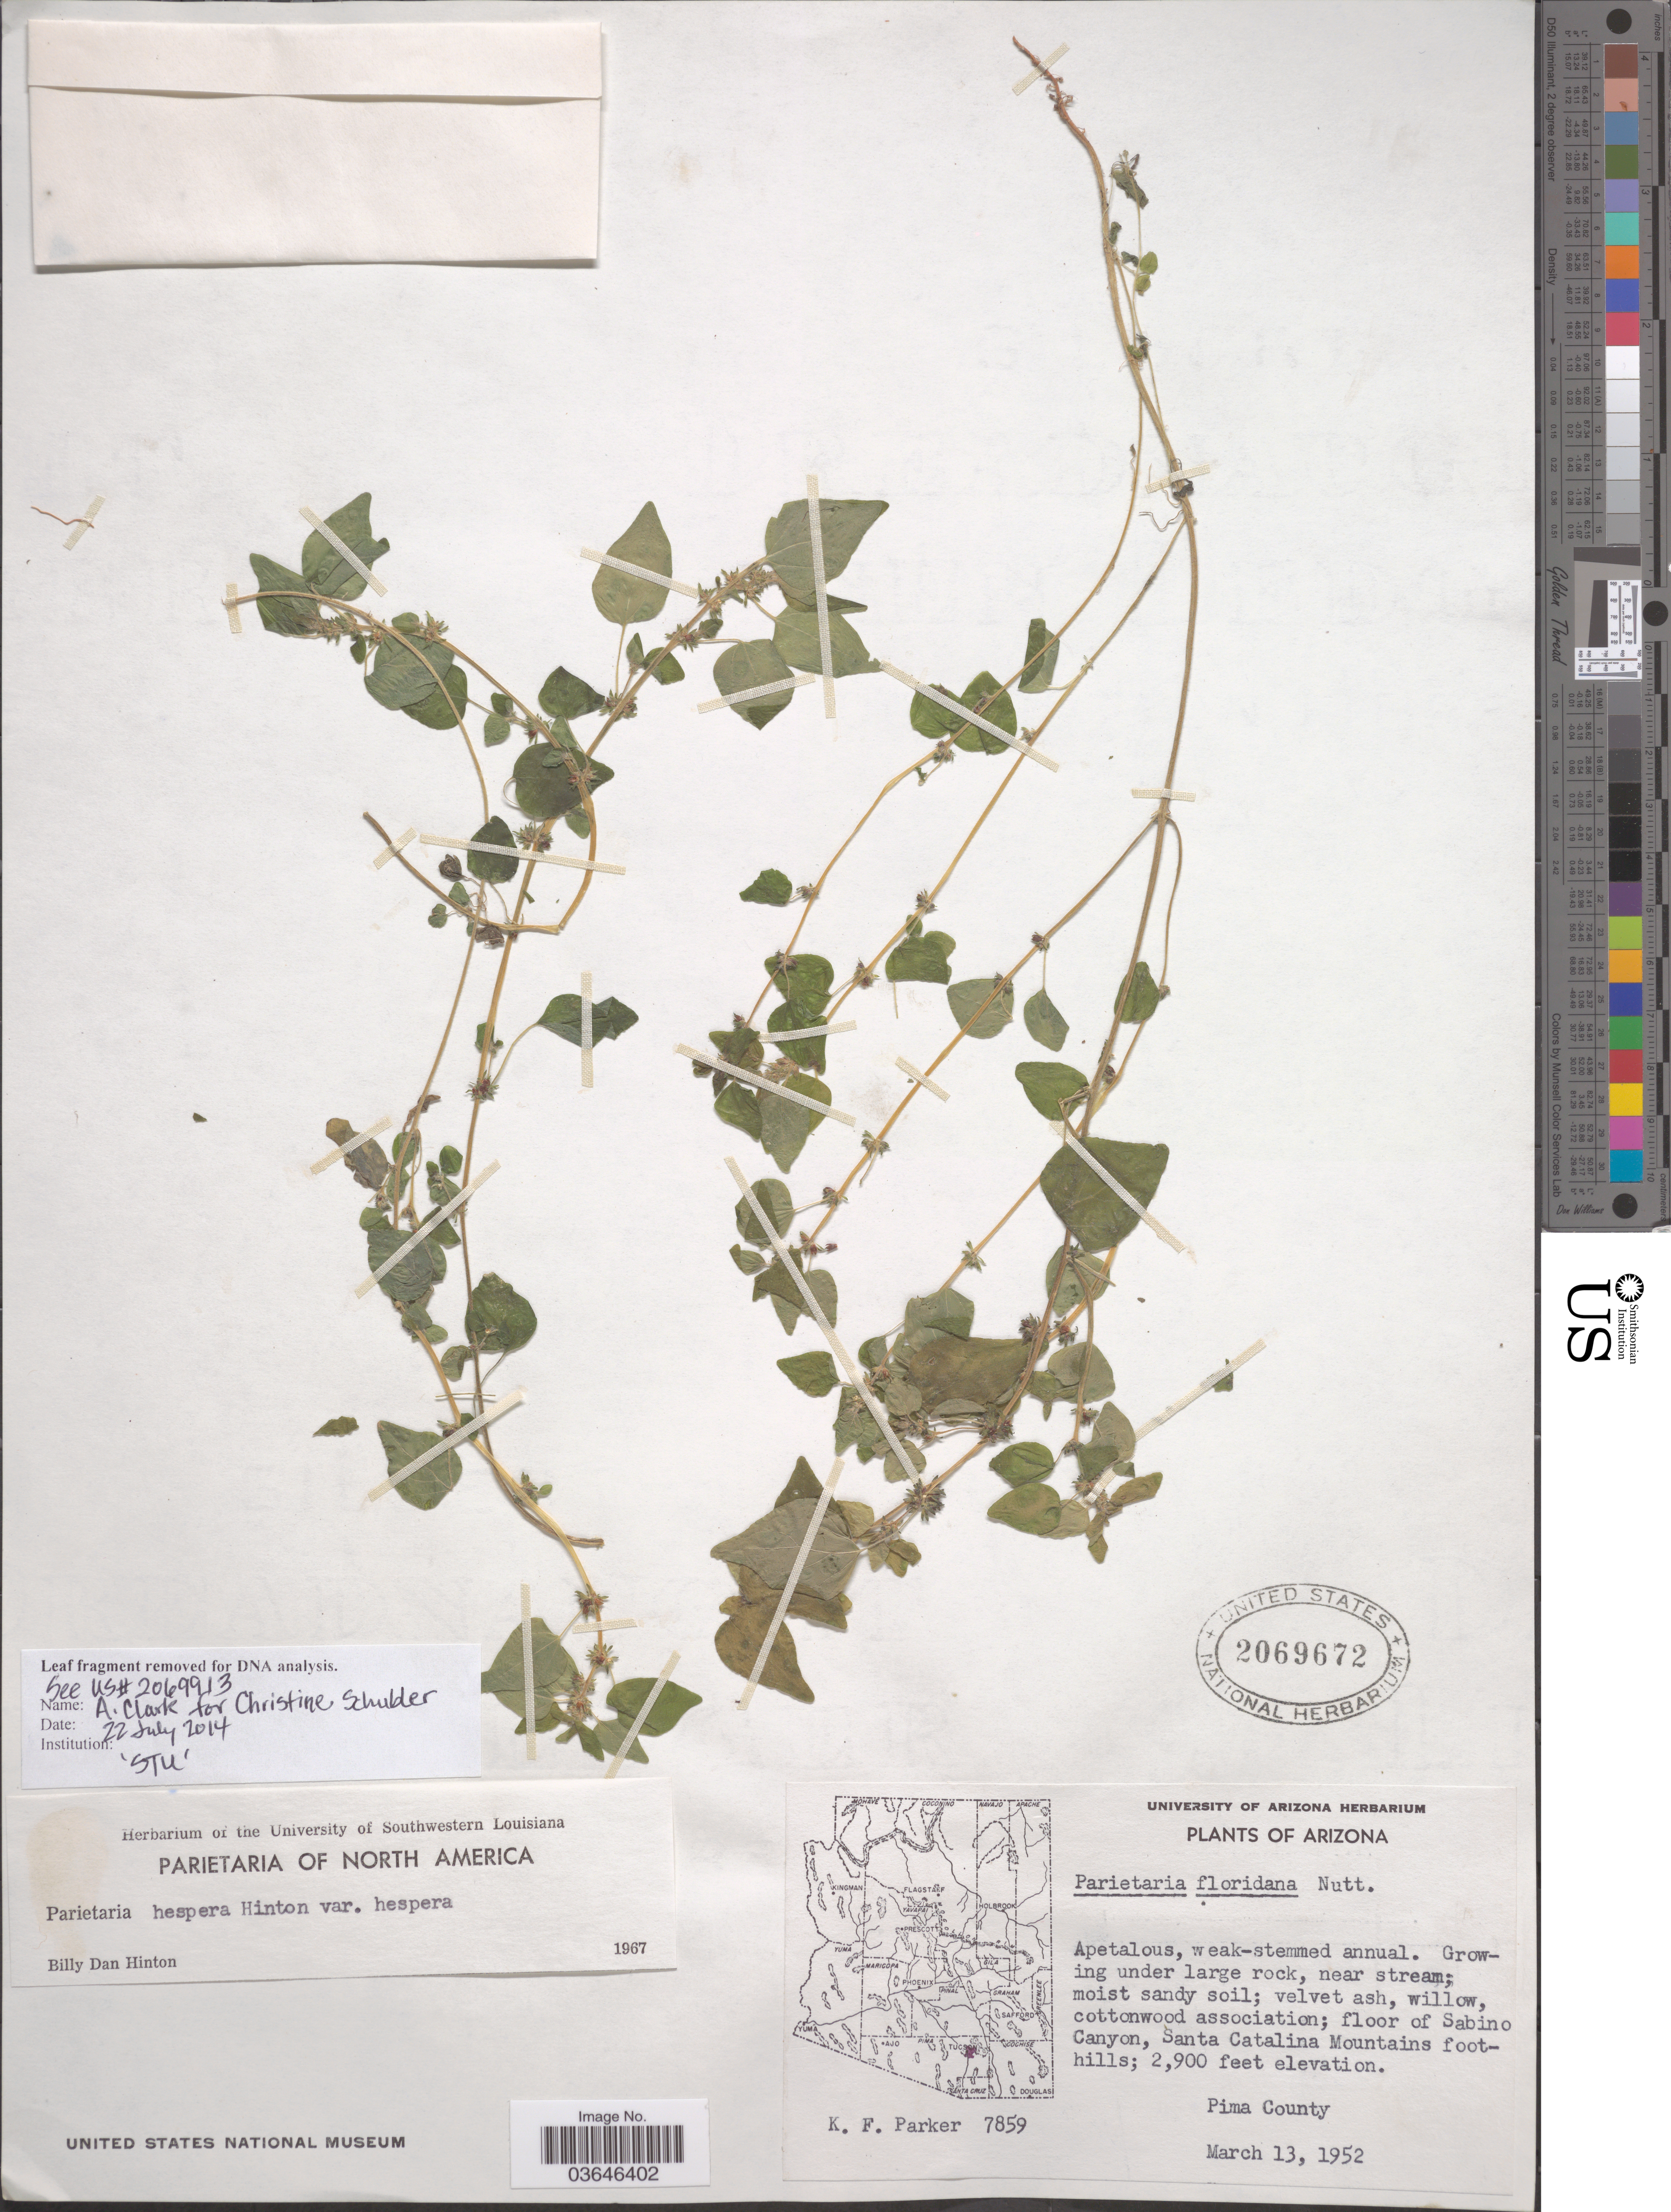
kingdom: Plantae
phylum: Tracheophyta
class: Magnoliopsida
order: Rosales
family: Urticaceae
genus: Parietaria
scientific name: Parietaria hespera var. hespera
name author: Hinton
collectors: K. F. Parker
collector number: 7859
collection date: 1952-03-13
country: United States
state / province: Arizona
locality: Floor of Sabino Canyon, Santa Catalina Mountains foothills. Pima County.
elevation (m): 884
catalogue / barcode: US 2069672